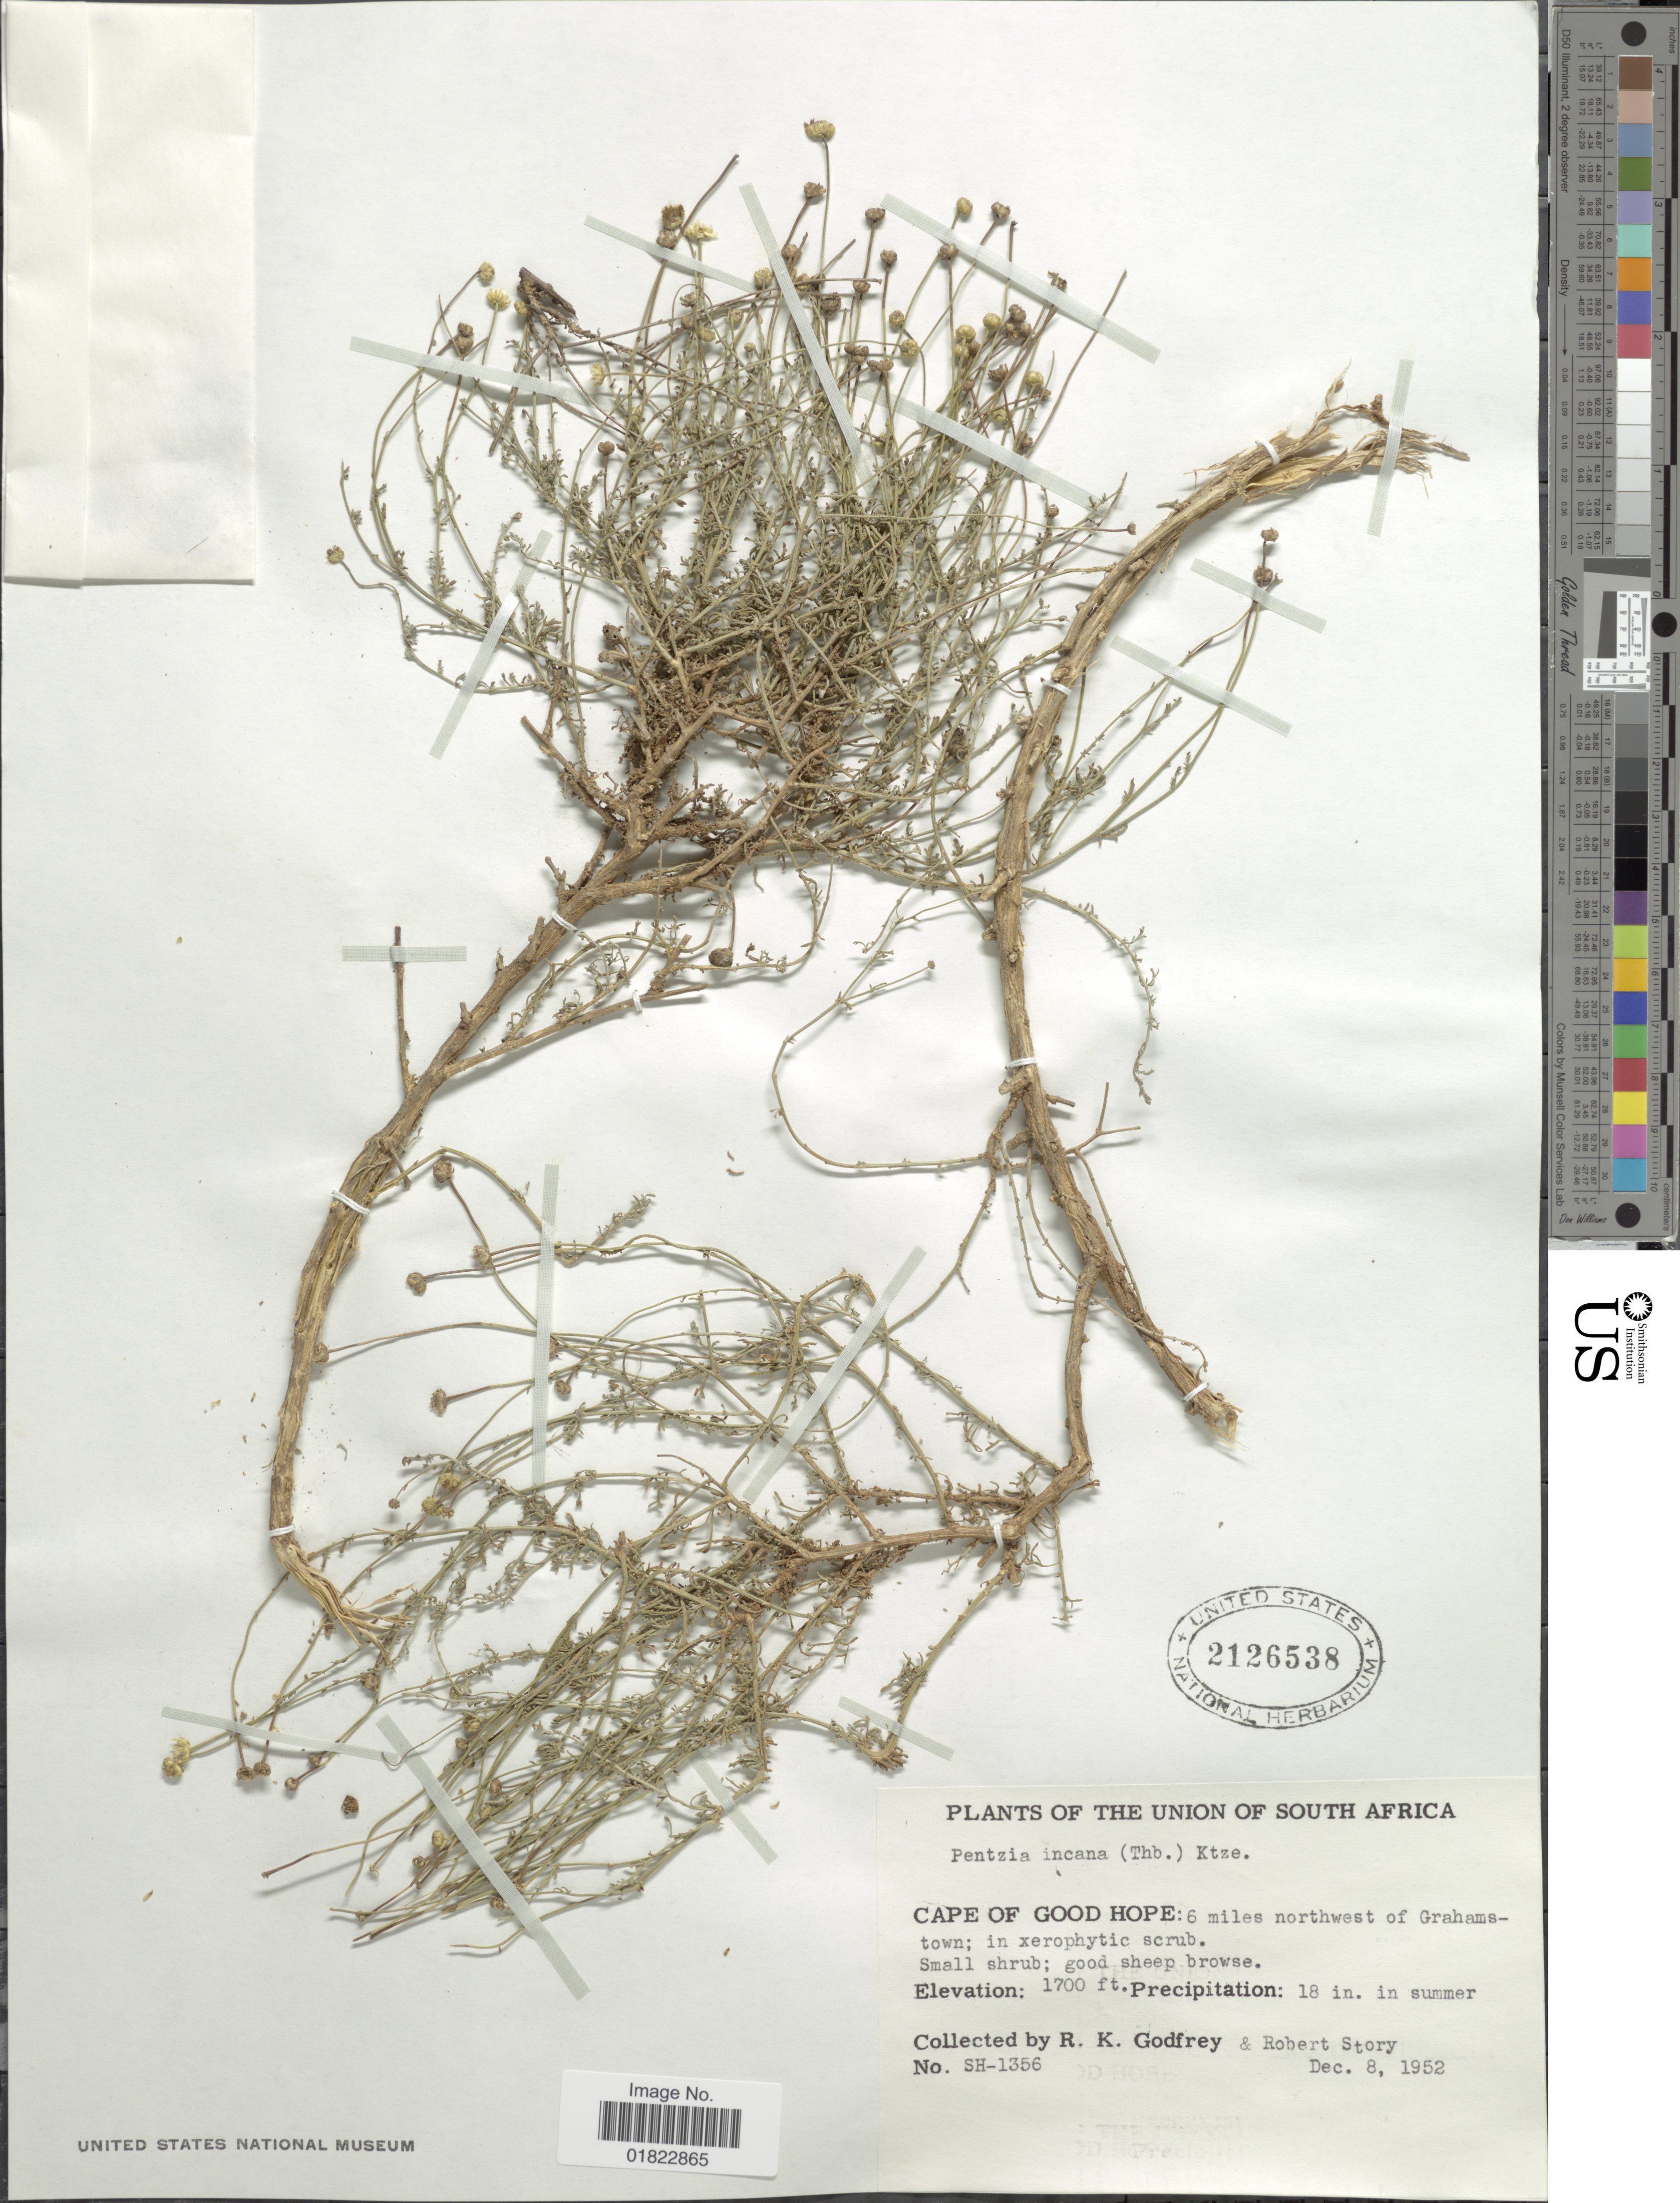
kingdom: Plantae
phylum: Tracheophyta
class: Magnoliopsida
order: Asterales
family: Asteraceae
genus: Pentzia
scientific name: Pentzia incana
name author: (Thunb.) Kuntze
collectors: R. K. Godfrey & R. Story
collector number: SH-1356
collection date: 1952-12-08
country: South Africa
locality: Cape of Good Hope: 6 miles northwest of Grahamstown.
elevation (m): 518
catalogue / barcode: US 2126538